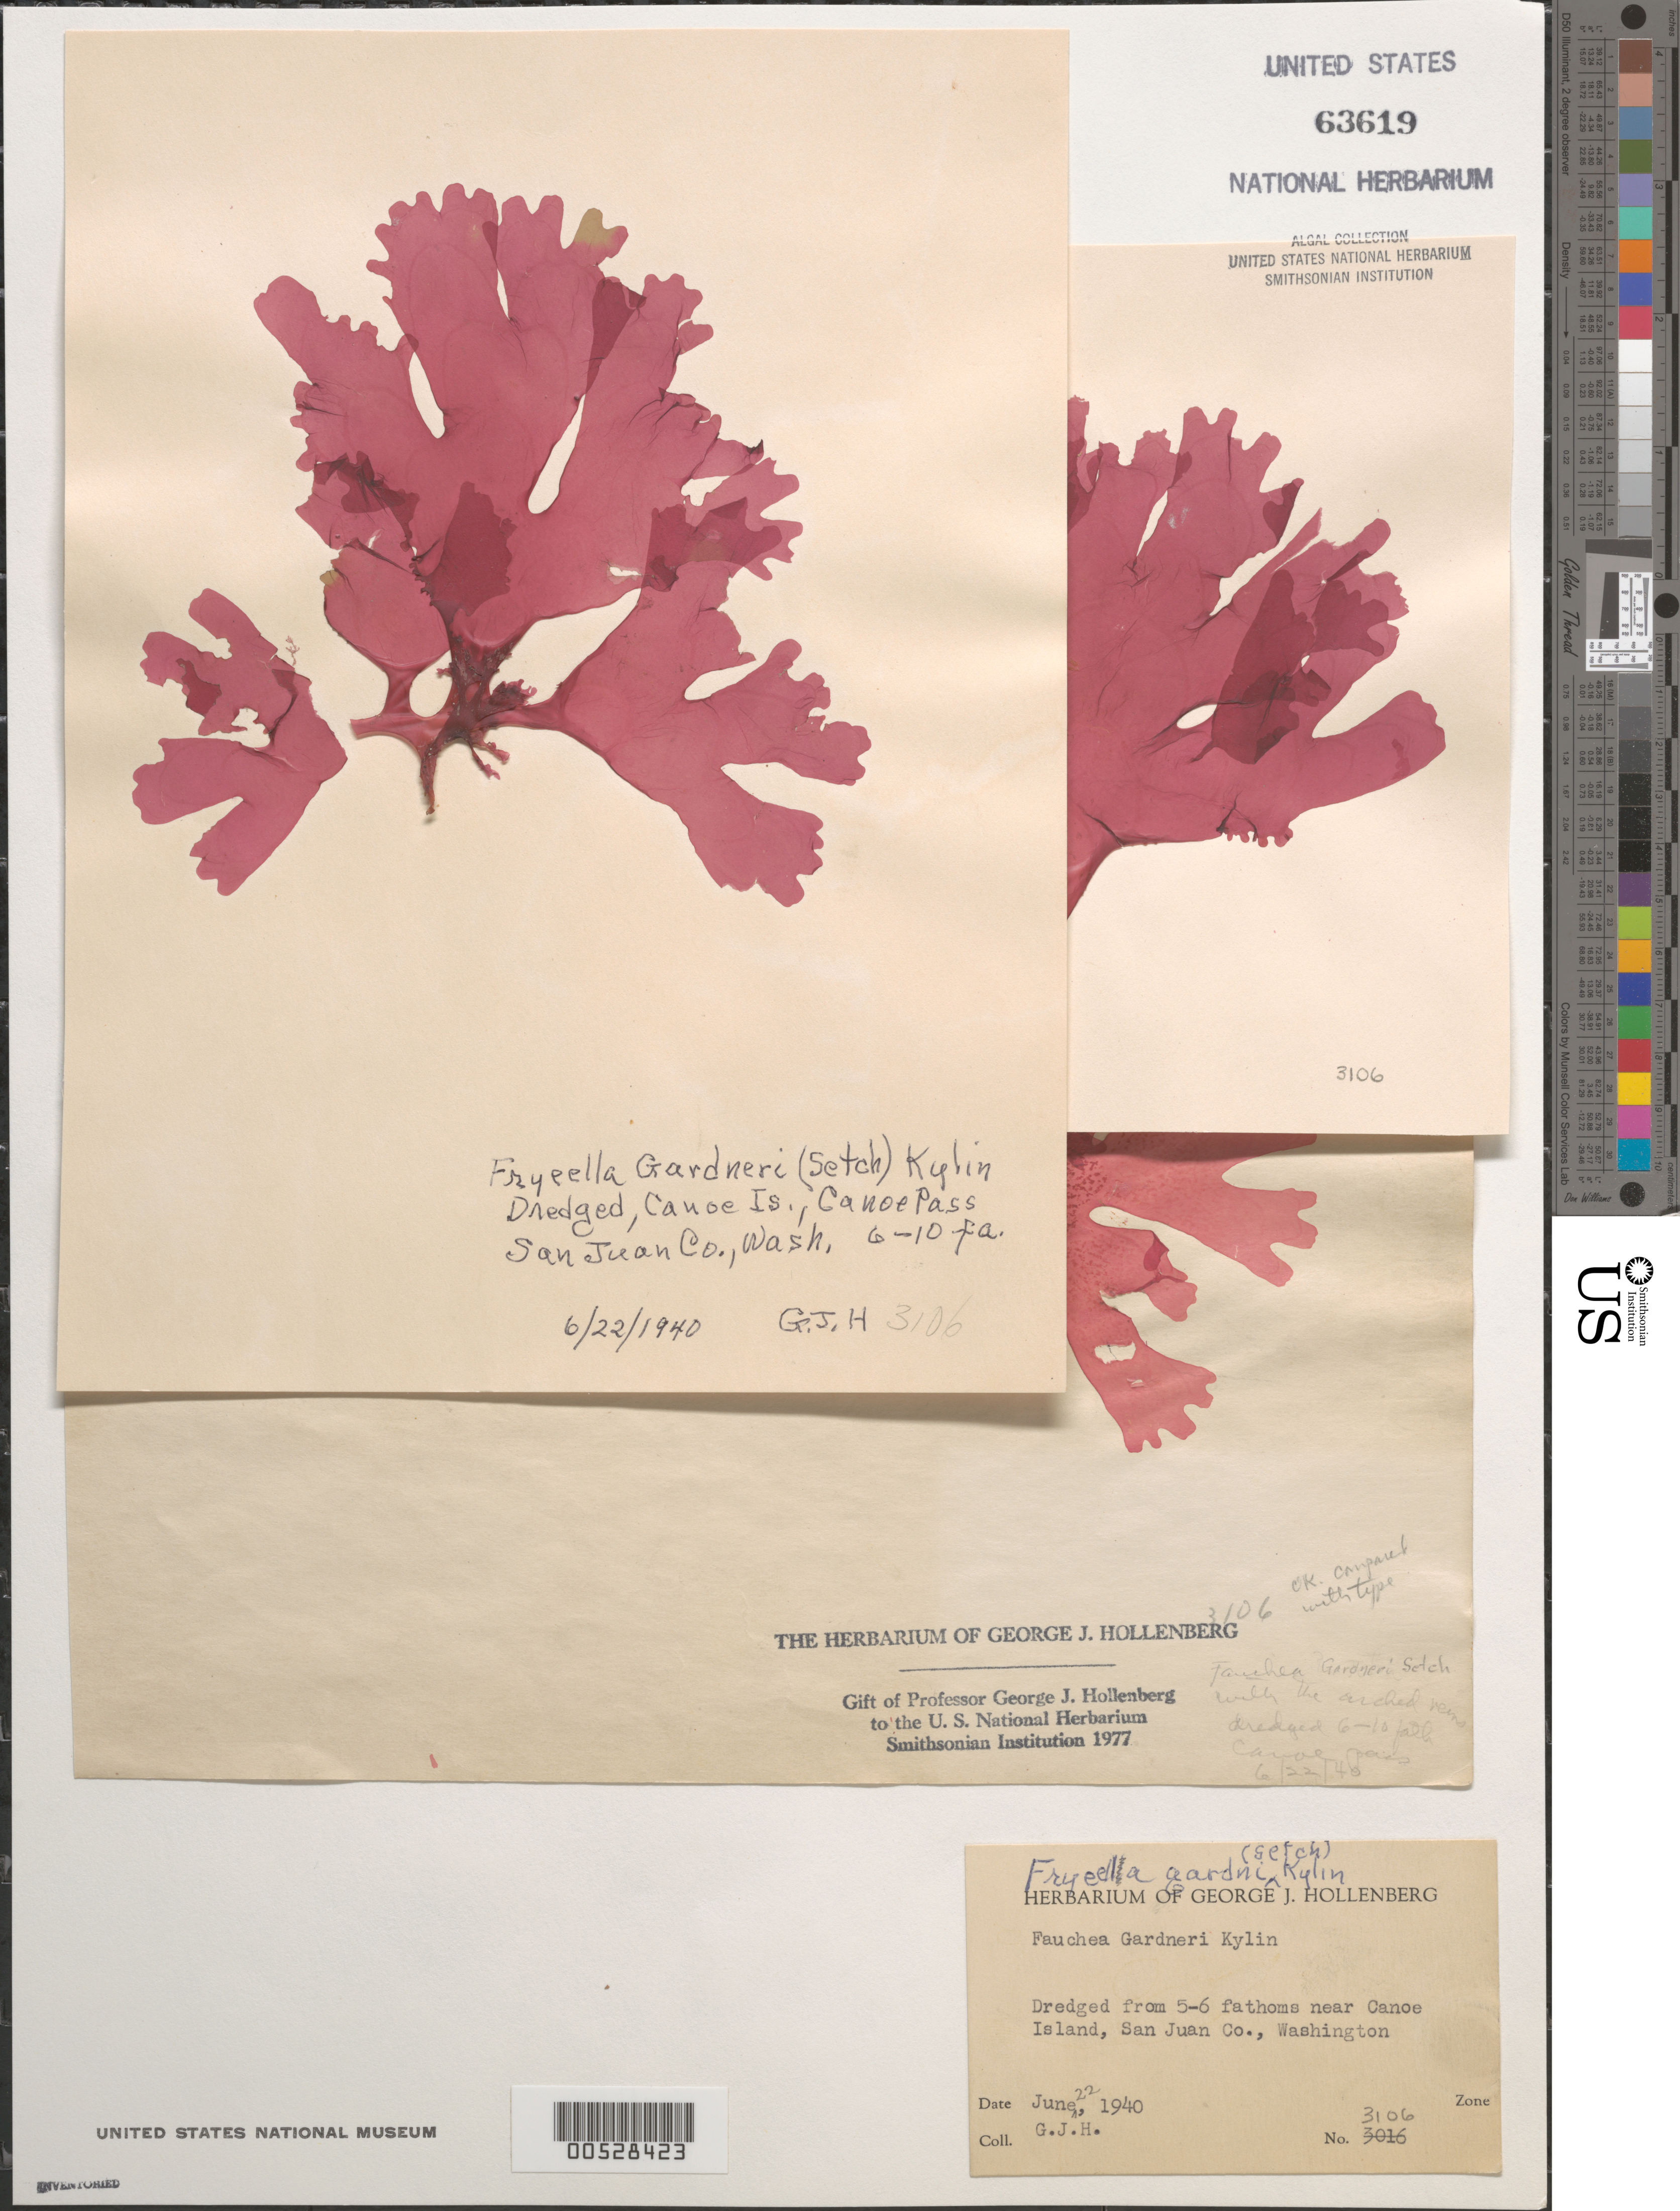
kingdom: Plantae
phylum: Rhodophyta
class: Florideophyceae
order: Rhodymeniales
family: Fryeellaceae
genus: Fryeella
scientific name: Fryeella gardneri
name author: (Setch.) Kylin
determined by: Hollenberg, George J.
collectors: G. Hollenberg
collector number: GJH 3106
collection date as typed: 22 Jun 1940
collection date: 1940-06-22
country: United States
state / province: Washington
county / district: San Juan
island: San Juan Island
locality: Friday Harbor, near Canoe Island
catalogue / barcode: US 63619